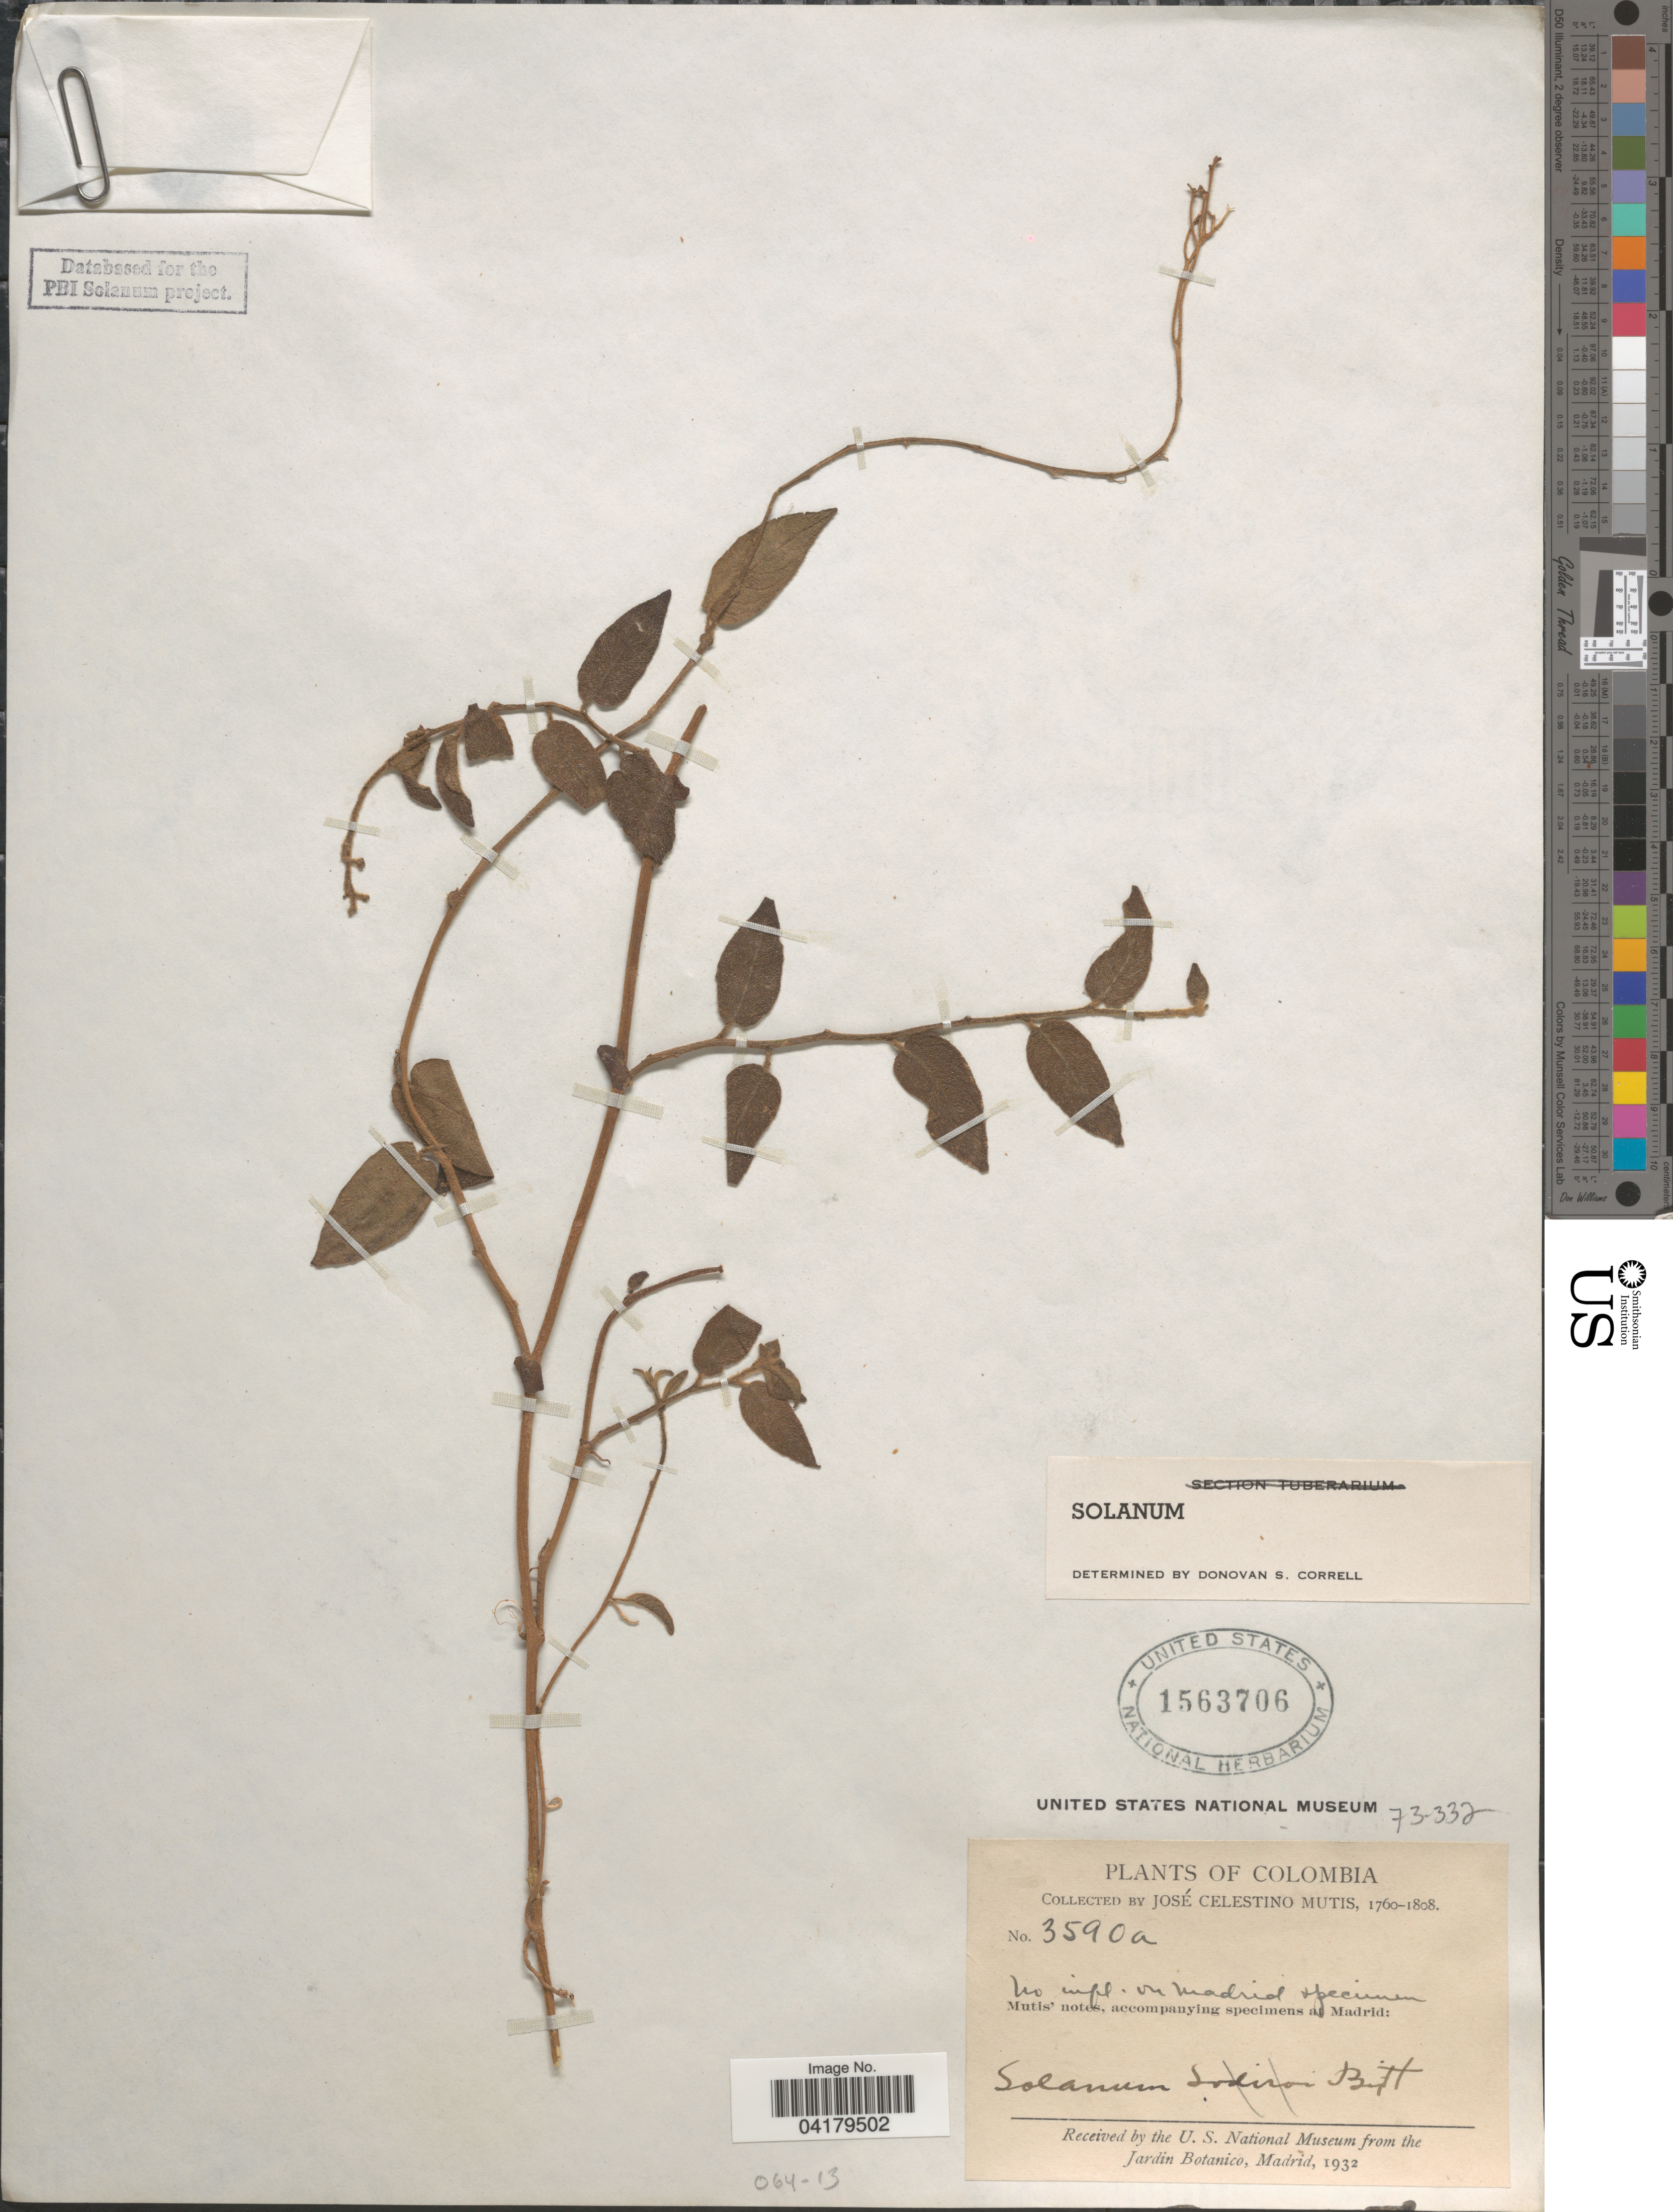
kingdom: Plantae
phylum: Tracheophyta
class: Magnoliopsida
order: Solanales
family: Solanaceae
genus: Solanum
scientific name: Solanum (Leptostemonum) sp.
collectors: J. Celestino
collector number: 3590a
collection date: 1760/1808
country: Colombia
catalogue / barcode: US 1563706